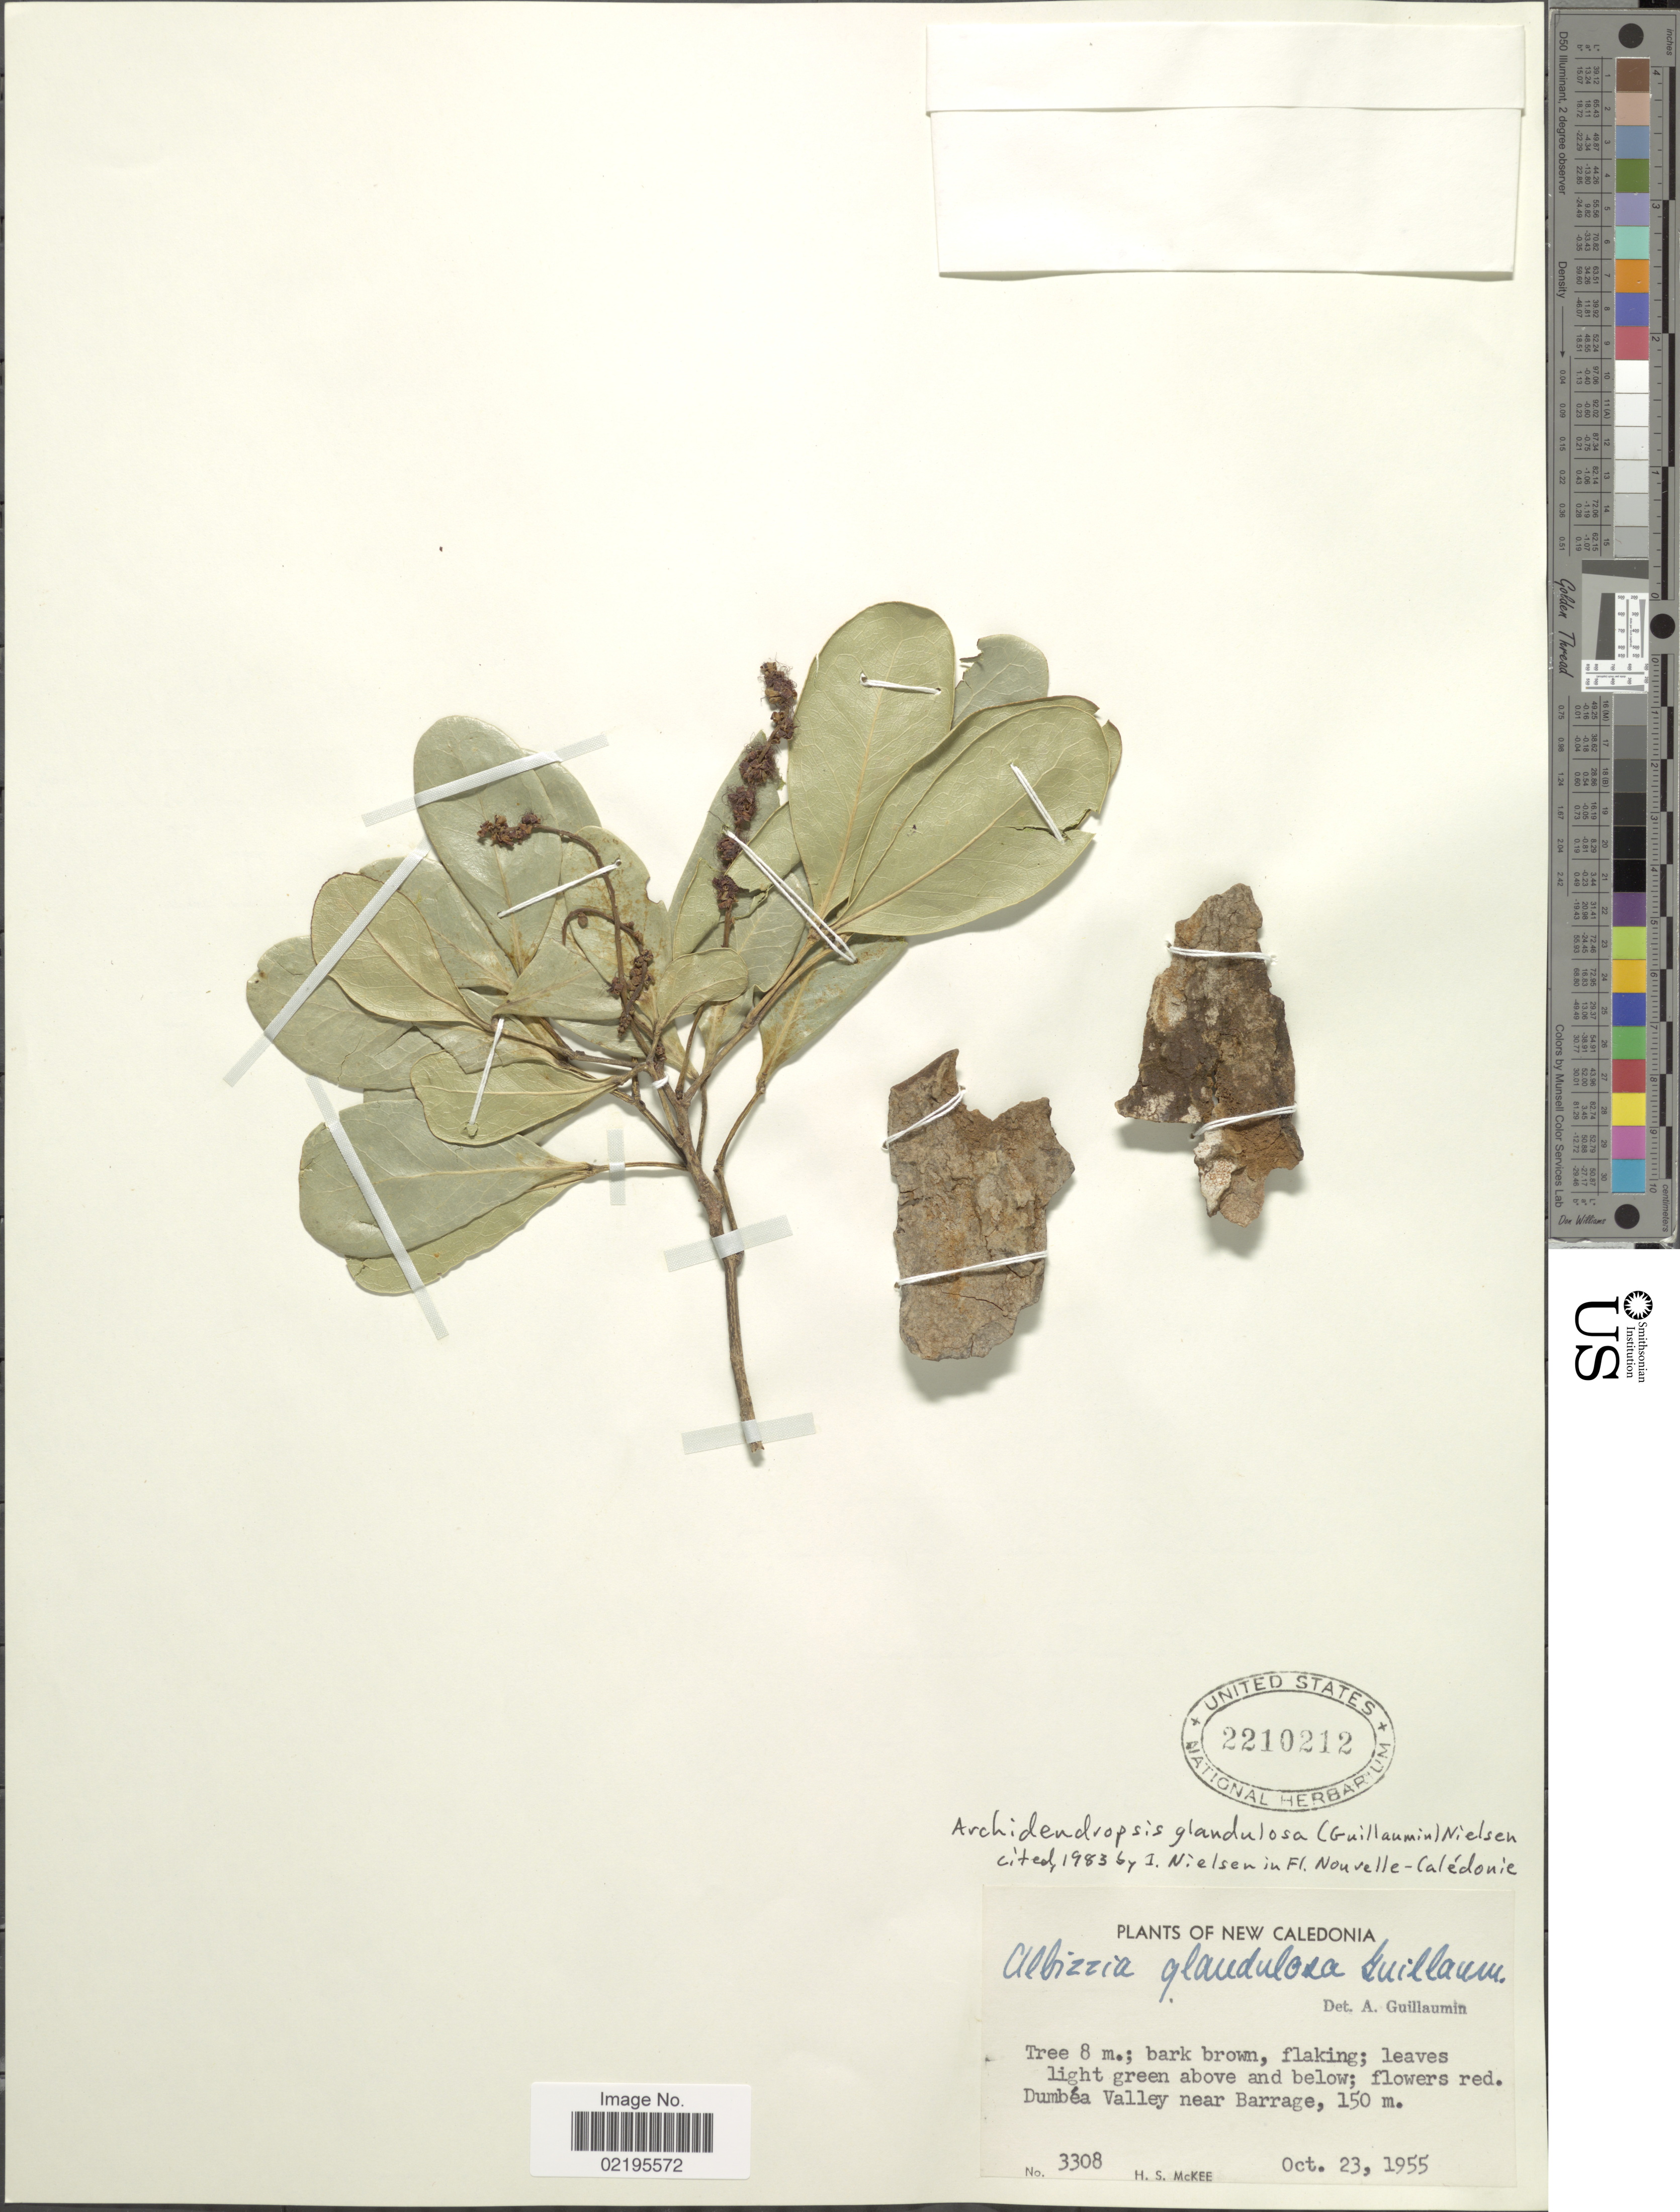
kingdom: Plantae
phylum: Tracheophyta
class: Magnoliopsida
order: Fabales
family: Fabaceae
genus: Archidendropsis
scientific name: Archidendropsis glandulosa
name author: (Guillaumin) I.C. Nielsen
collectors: H. S. McKee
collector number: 3308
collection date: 1955-10-23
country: New Caledonia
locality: Dumbea Valley near Barrage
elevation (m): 150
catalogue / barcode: US 2210212